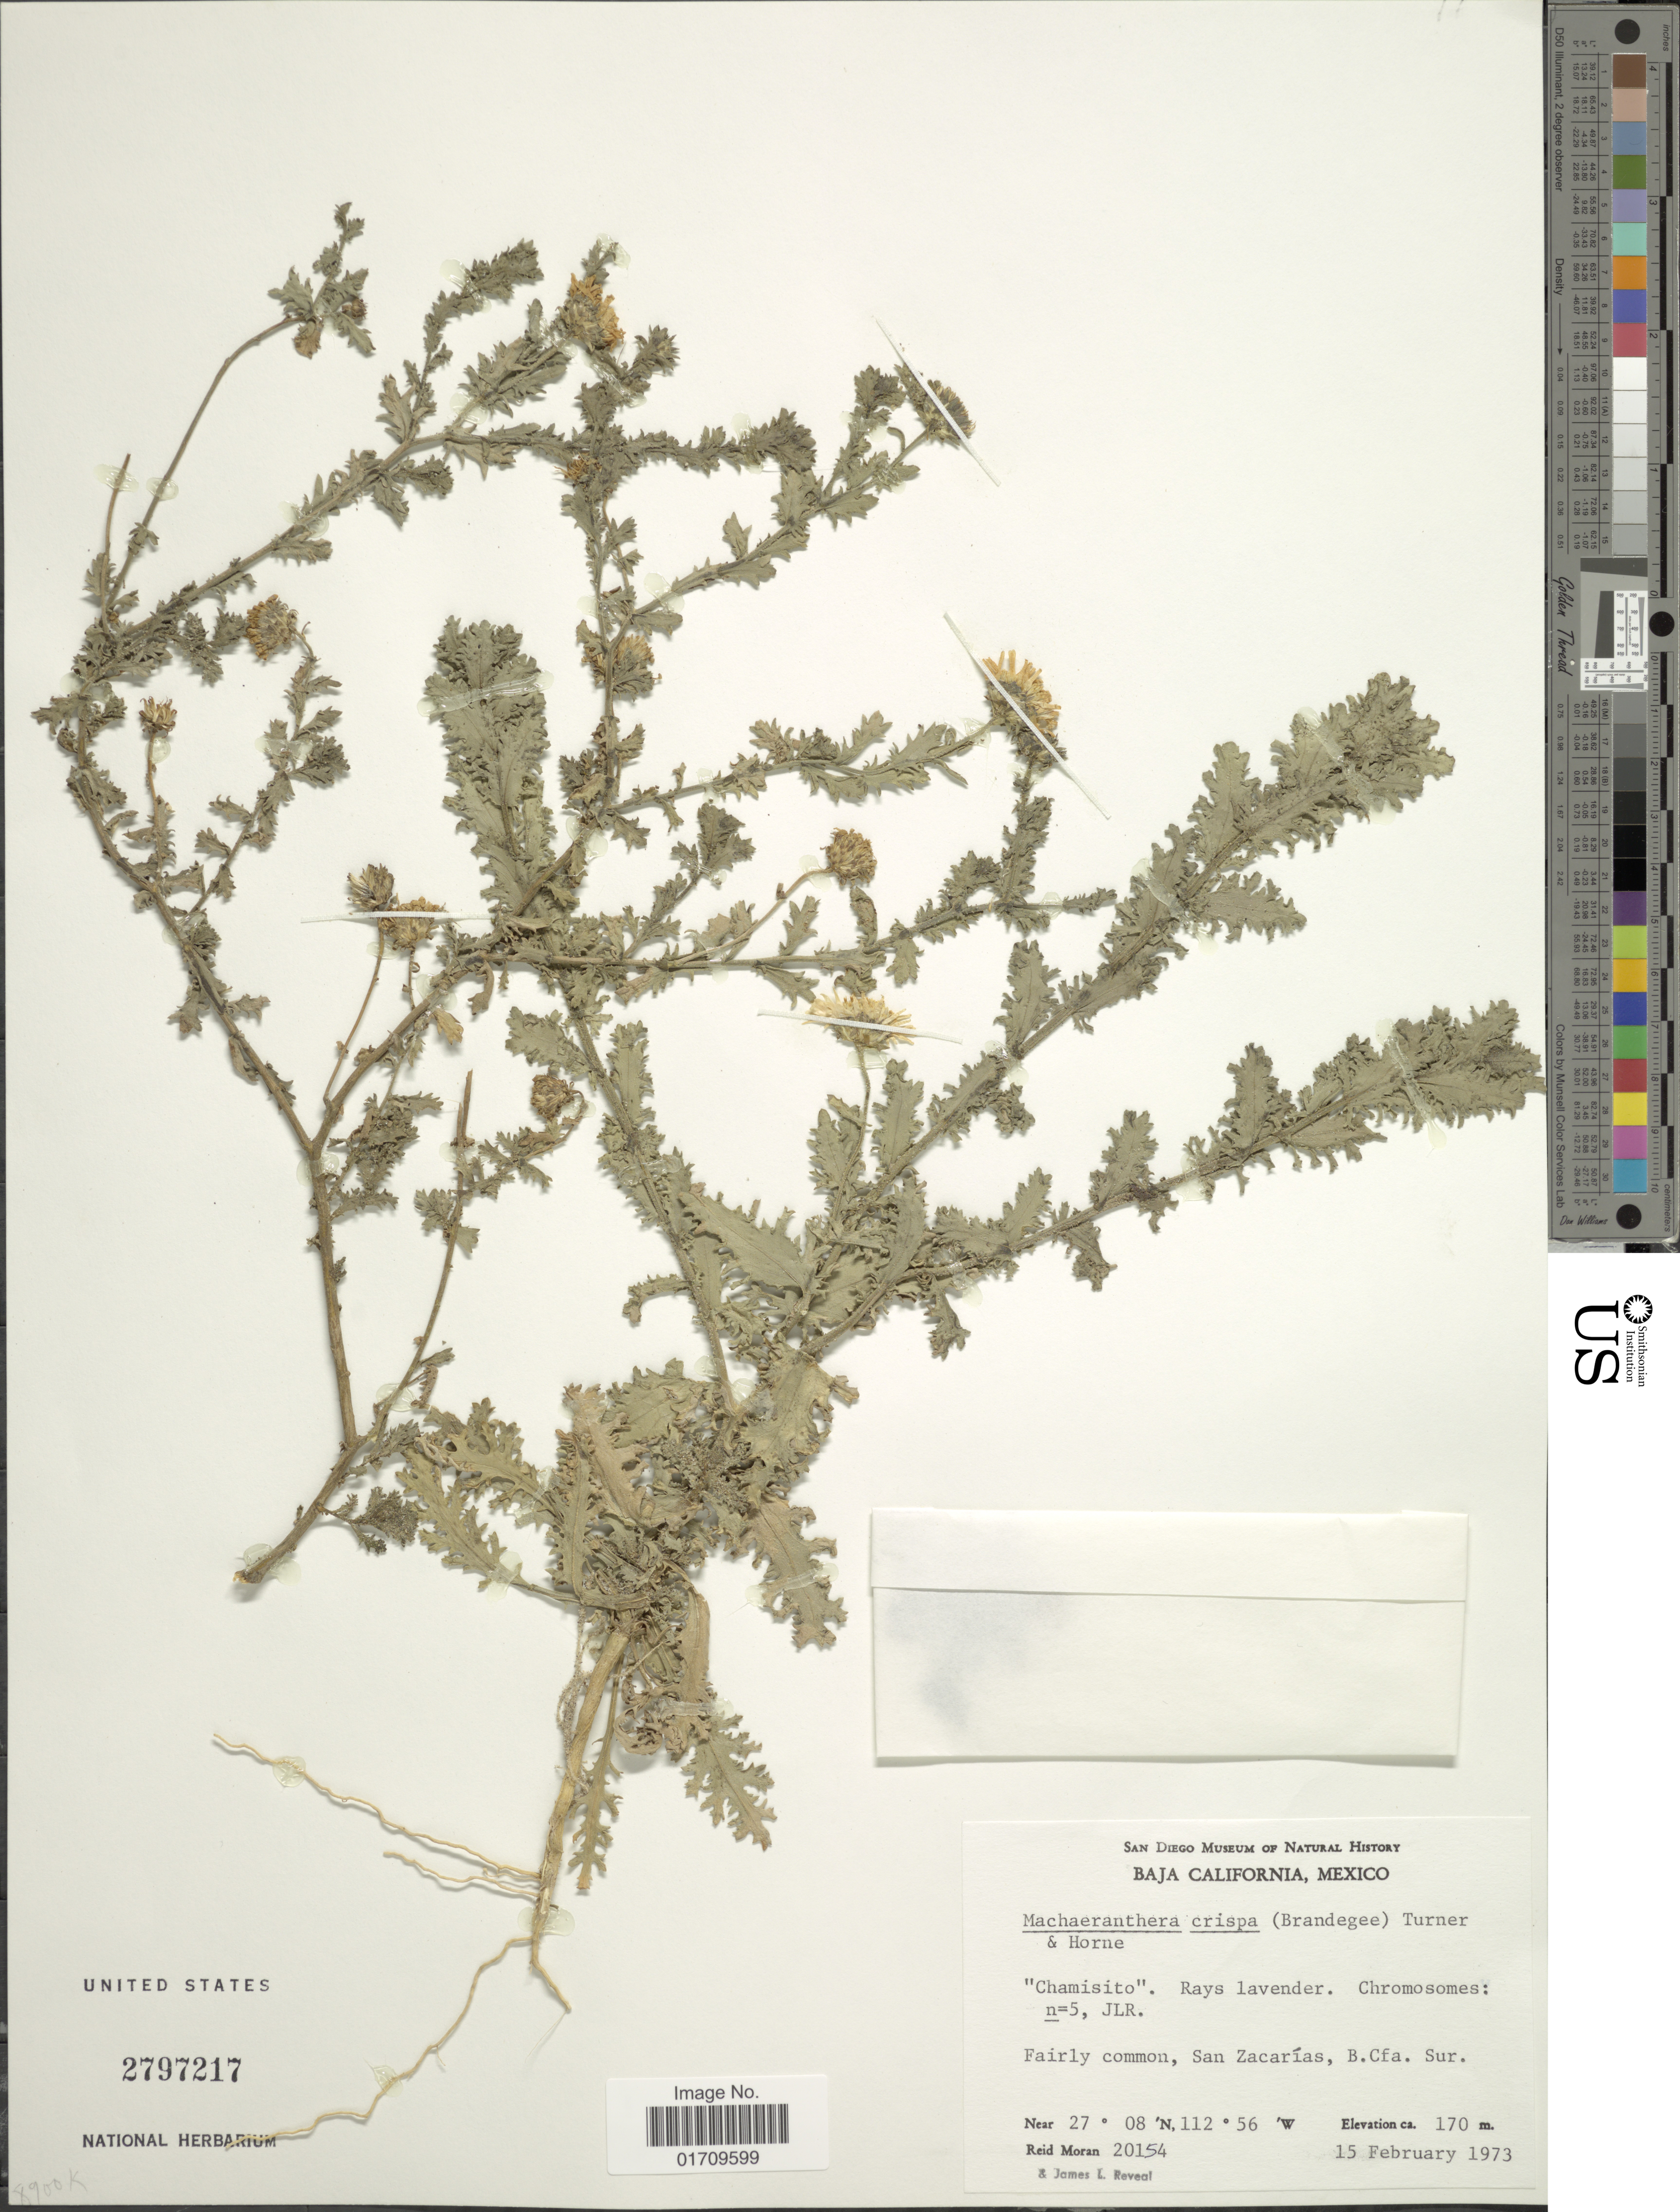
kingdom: Plantae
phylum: Tracheophyta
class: Magnoliopsida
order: Asterales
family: Asteraceae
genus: Machaeranthera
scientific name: Machaeranthera crispa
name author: (Brandegee) B.L. Turner & D.B. Horne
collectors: R. V. Moran & J. L. Reveal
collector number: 20154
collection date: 1973-02-15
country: Mexico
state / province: Baja California Sur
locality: San Zacarias, B. Cfa. Sur.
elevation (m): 170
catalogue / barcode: US 2797217